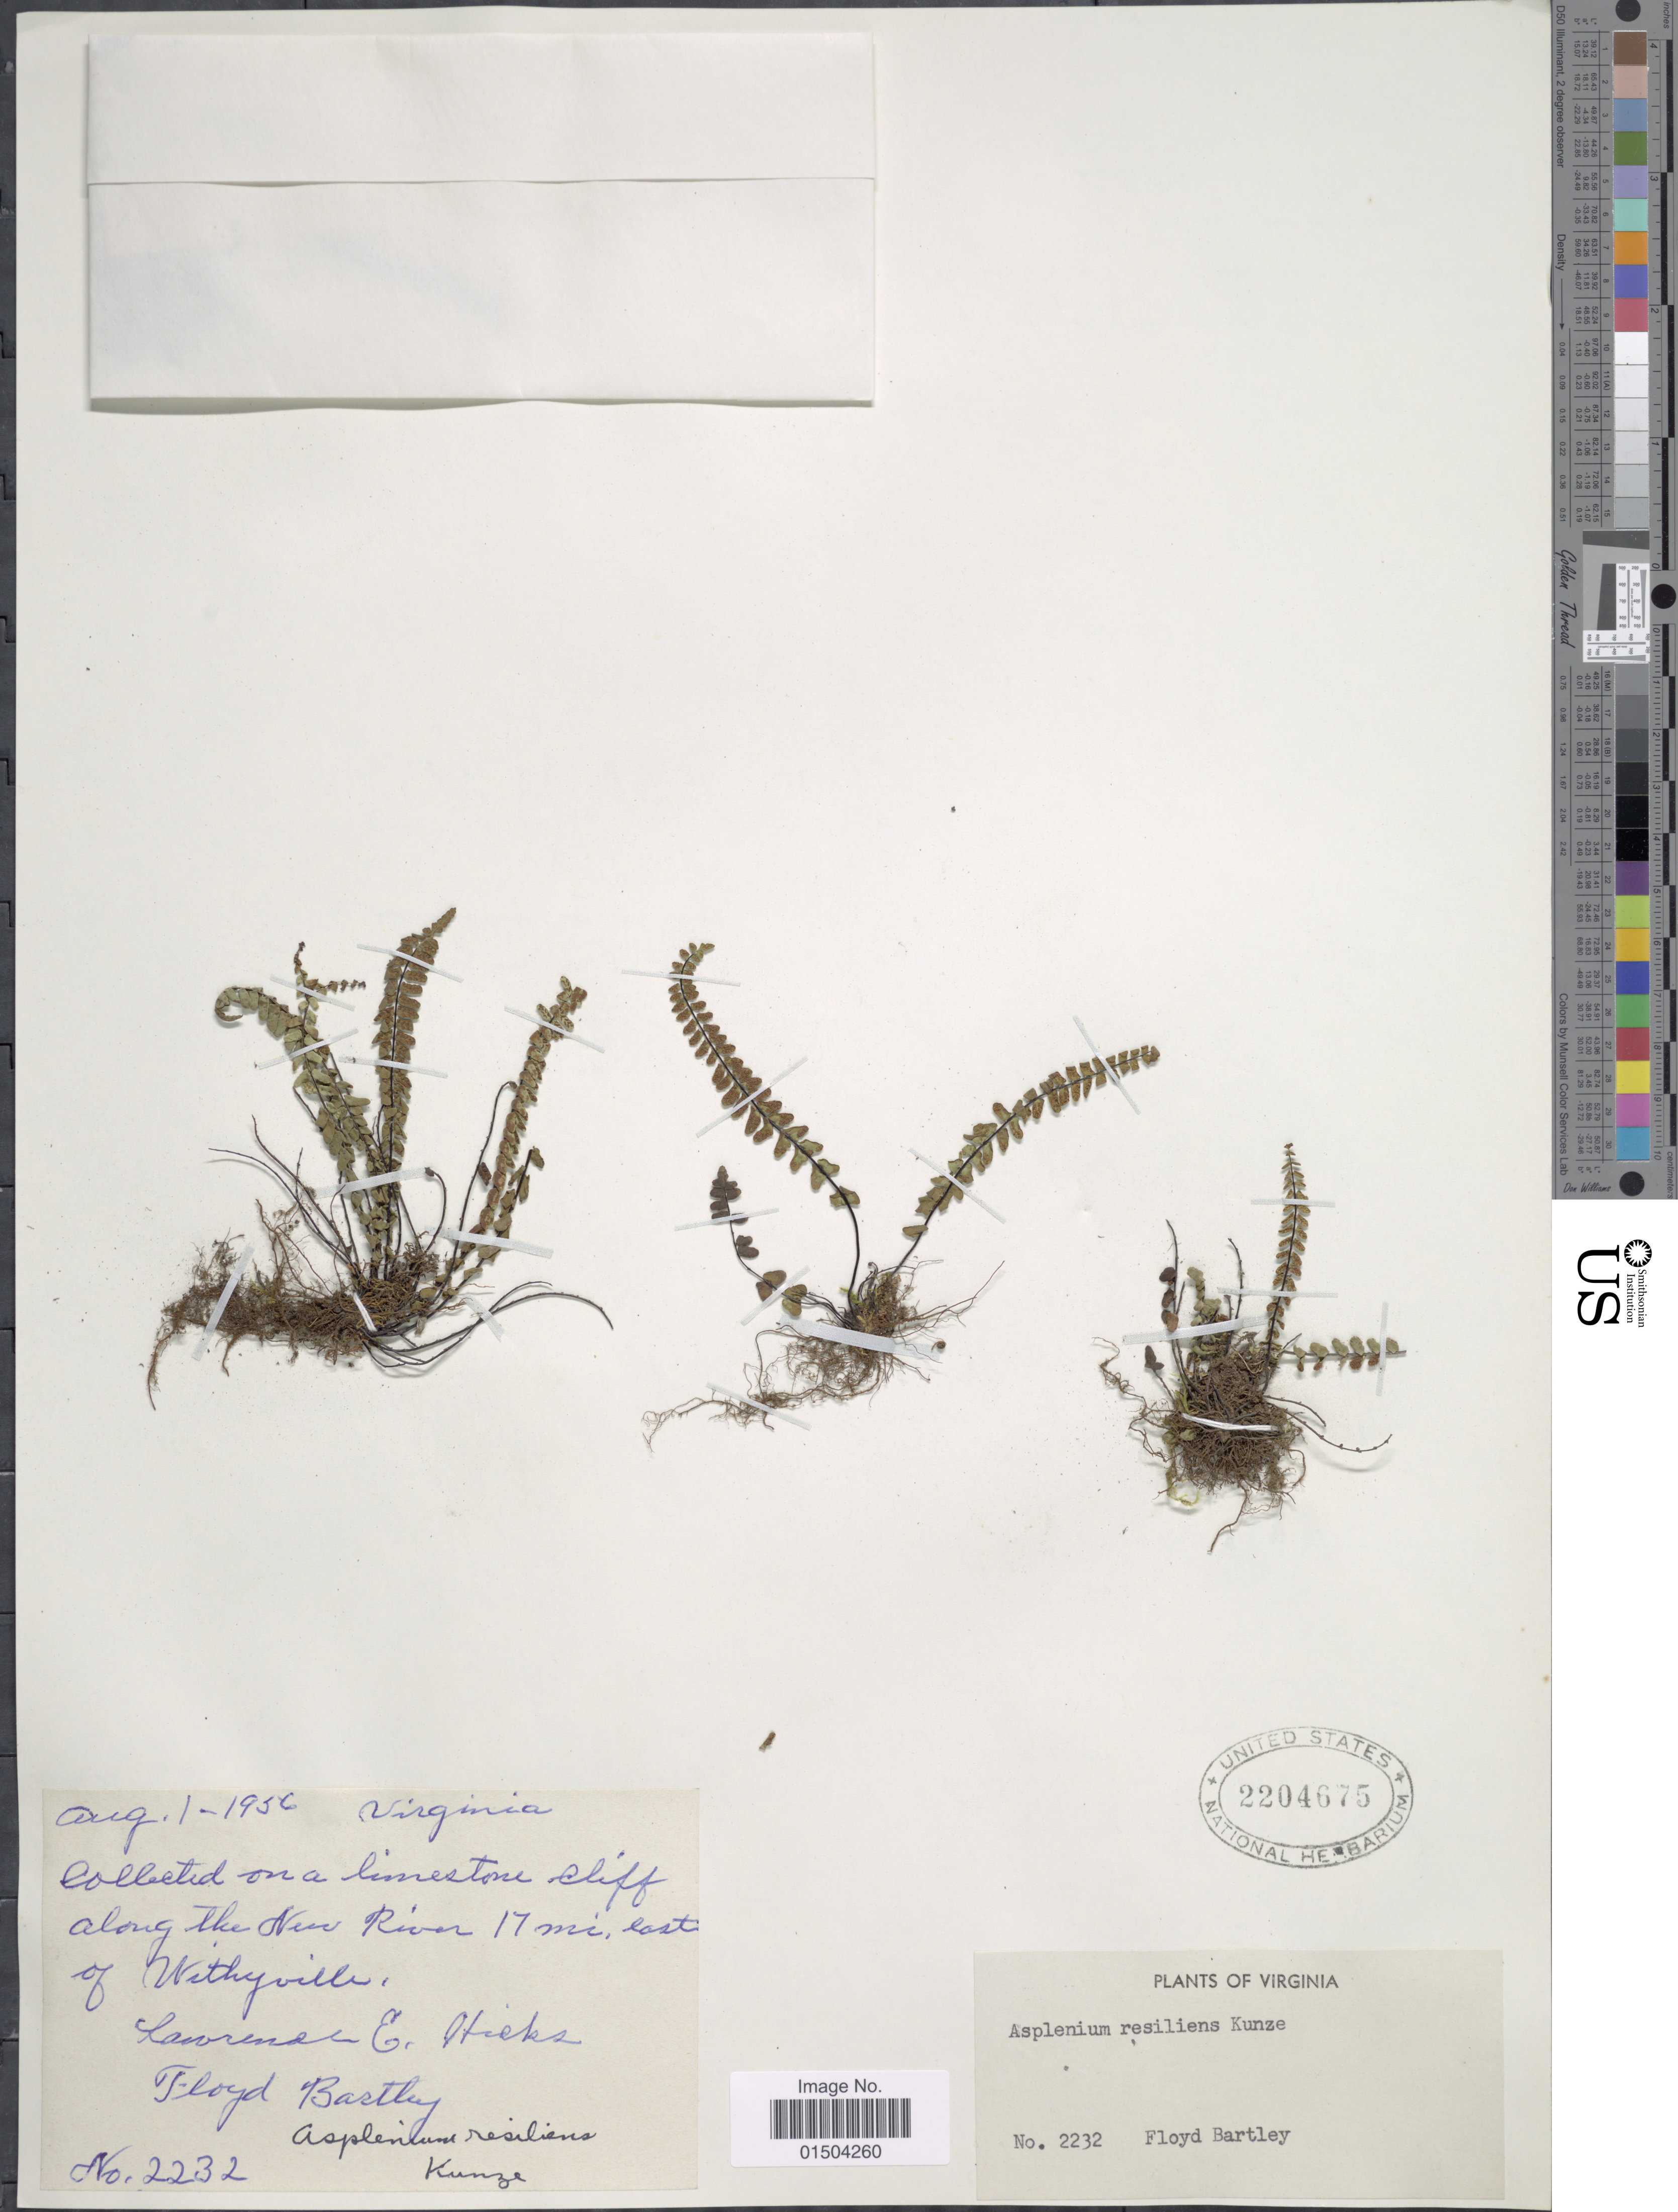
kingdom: Plantae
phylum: Tracheophyta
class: Polypodiopsida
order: Polypodiales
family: Aspleniaceae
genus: Asplenium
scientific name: Asplenium resiliens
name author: Kunze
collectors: L. E. Hicks & F. Bartley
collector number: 2232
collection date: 1956-08-01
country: United States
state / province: Virginia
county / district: Wythe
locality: Collected on a limestone cliff along the New River 17 mi. E of Wyitheville.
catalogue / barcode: US 2204675